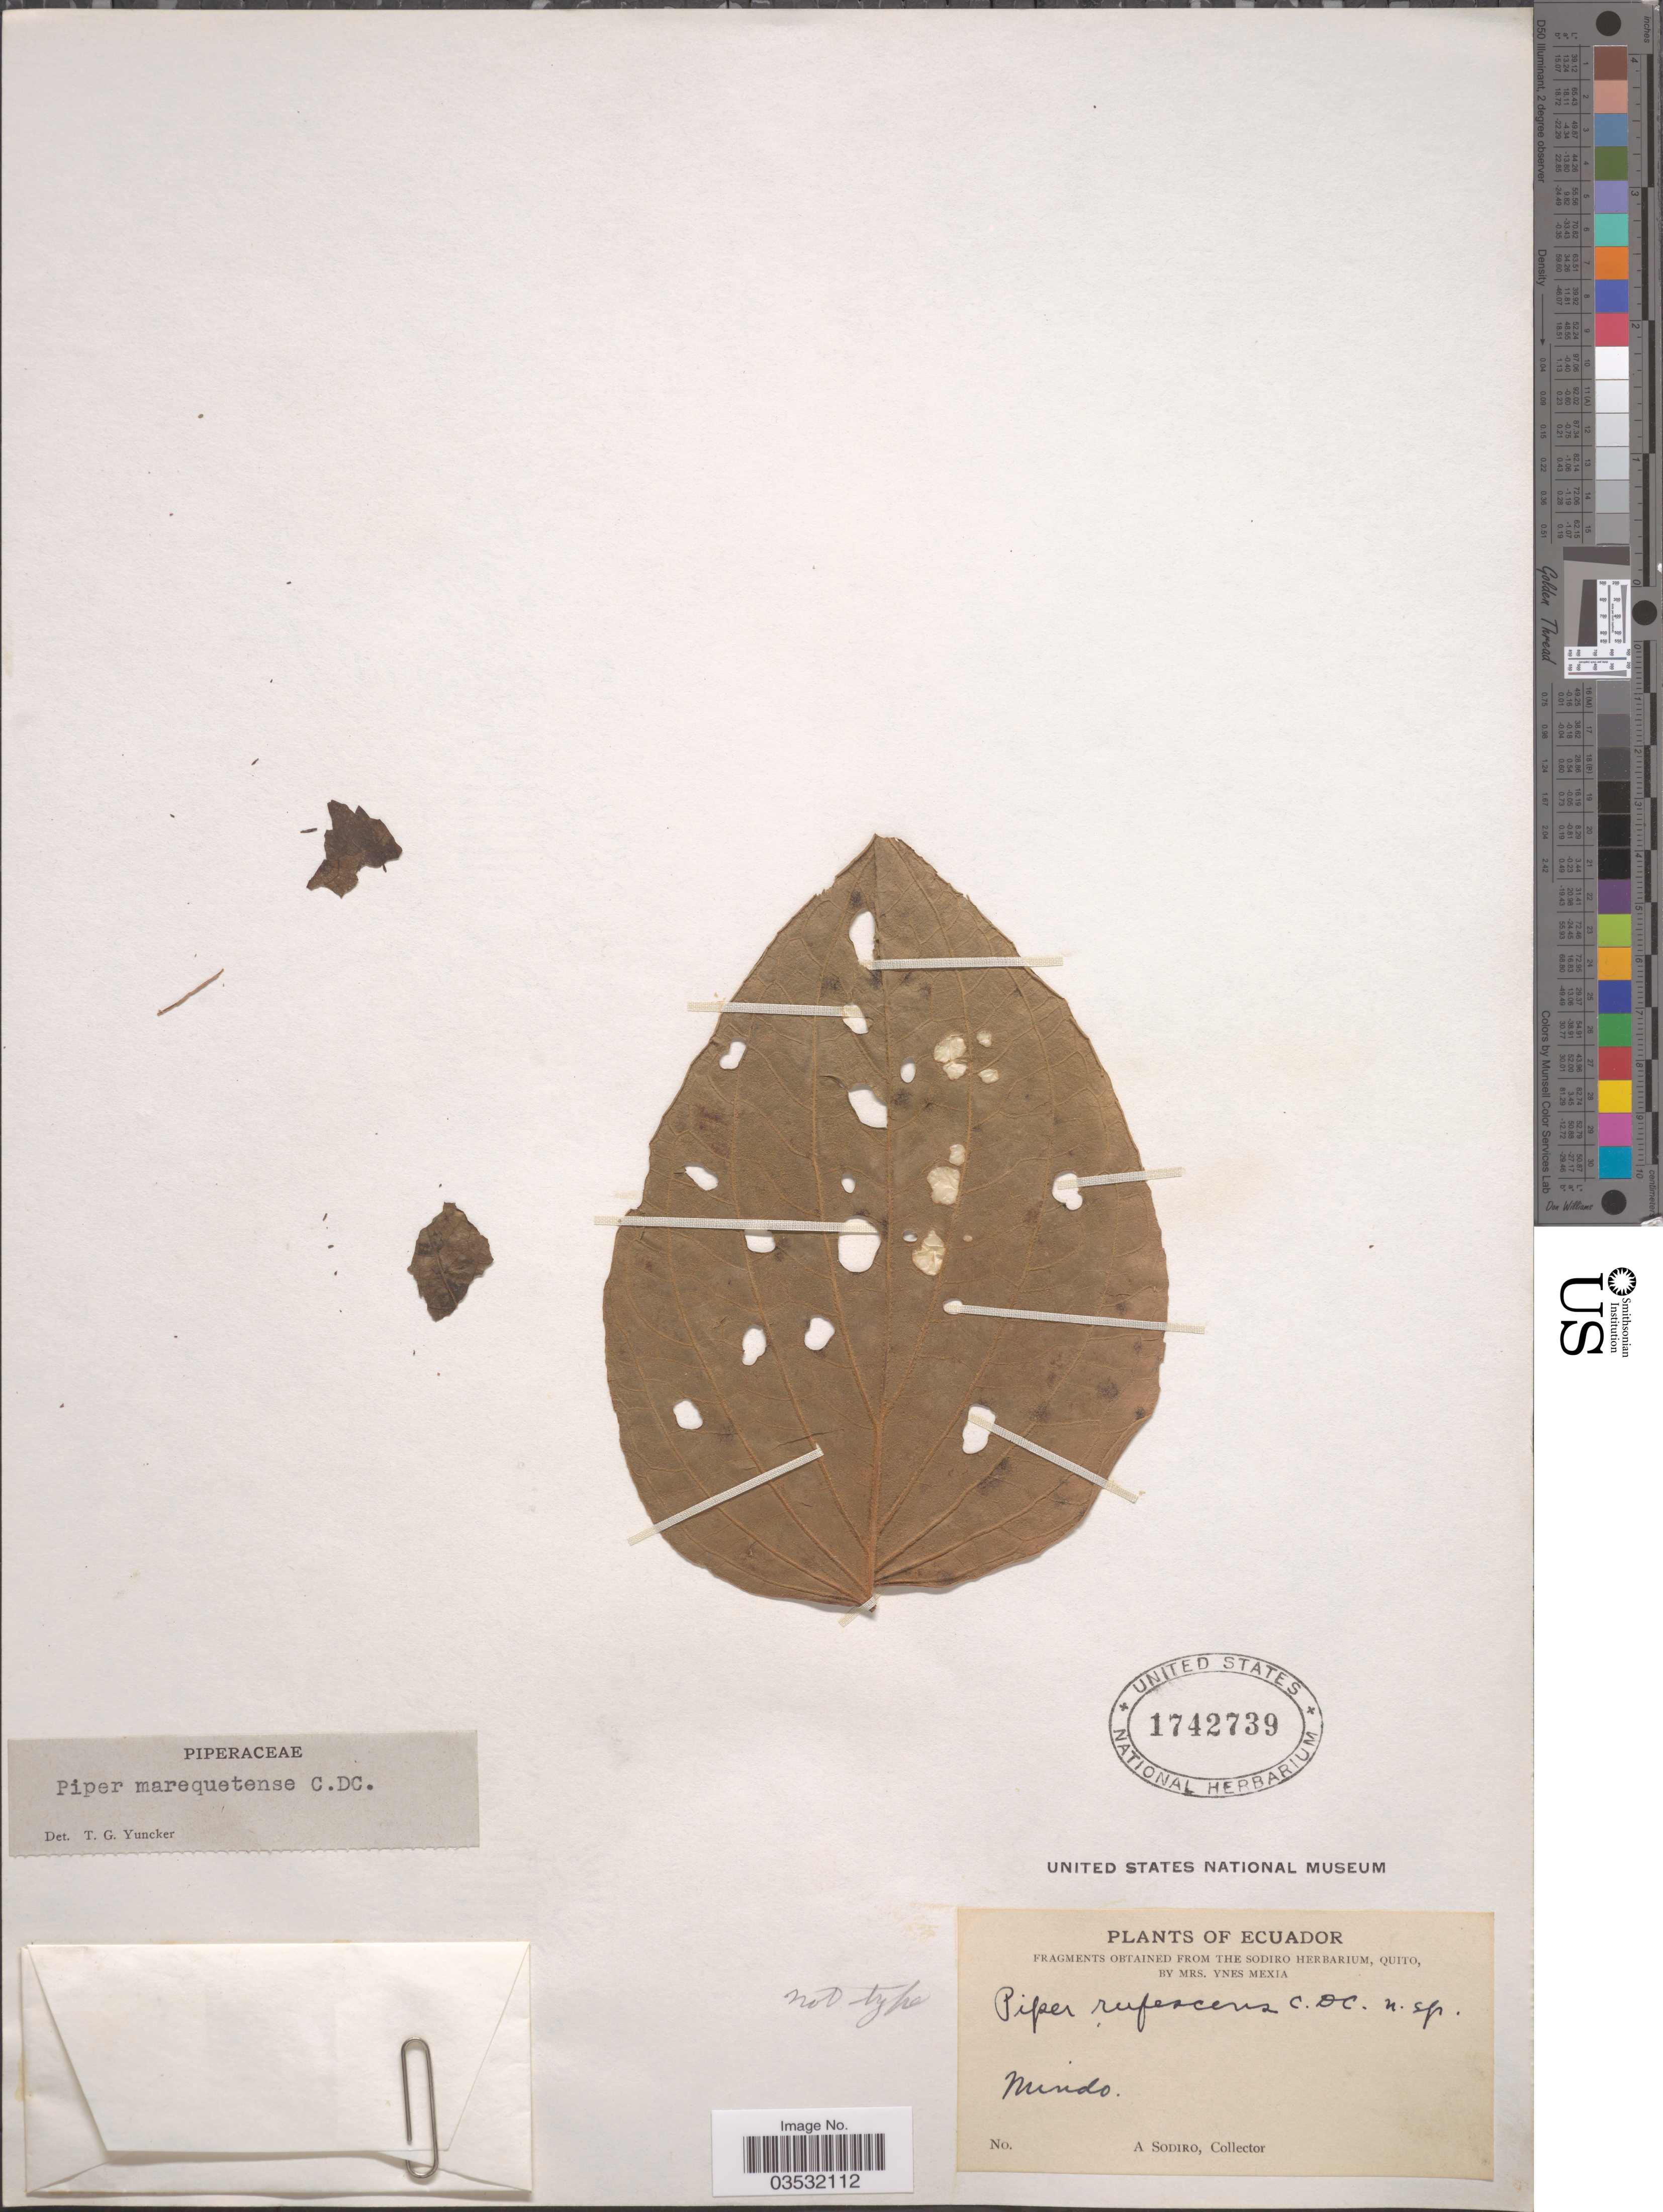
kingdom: Plantae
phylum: Tracheophyta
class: Magnoliopsida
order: Piperales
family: Piperaceae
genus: Piper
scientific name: Piper marequitense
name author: C. DC.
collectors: A. Sodiro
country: Ecuador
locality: Mindo.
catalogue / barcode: US 1742739